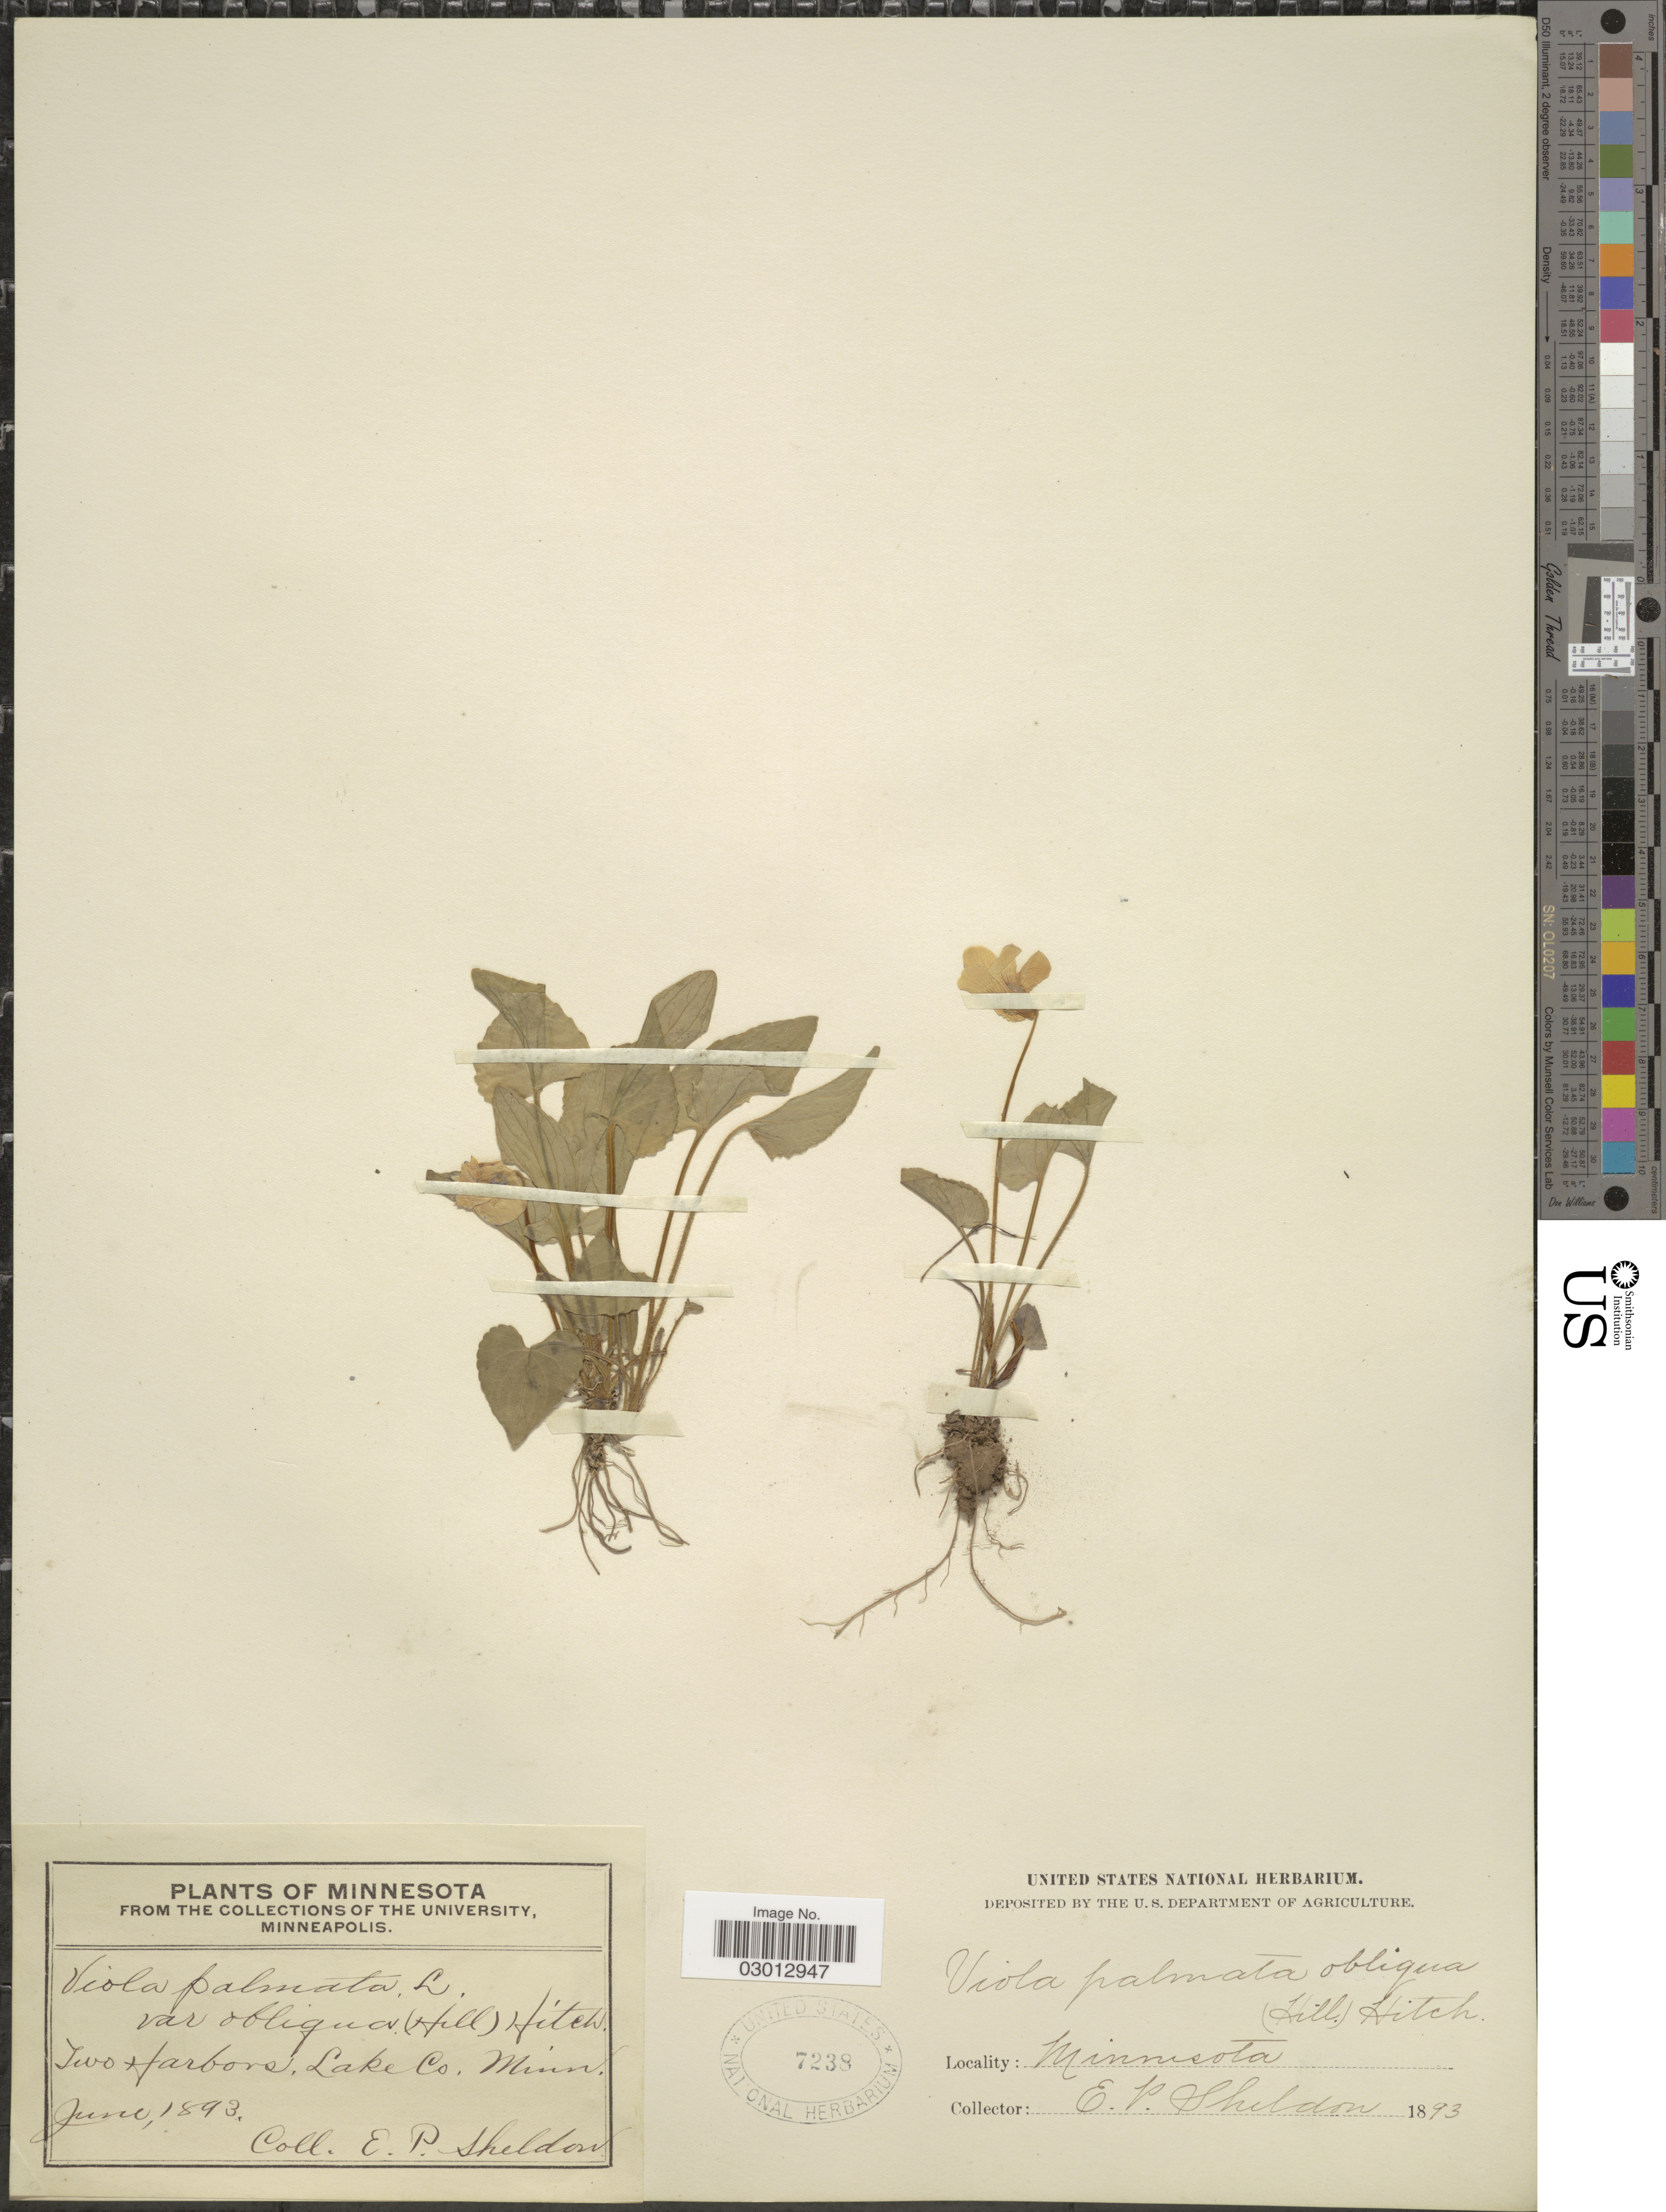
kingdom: Plantae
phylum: Tracheophyta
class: Magnoliopsida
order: Malpighiales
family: Violaceae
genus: Viola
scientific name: Viola papilionacea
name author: Pursh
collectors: E. P. Sheldon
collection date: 1893-06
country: United States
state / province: Minnesota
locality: Two Harbors, Lake Co. Minn.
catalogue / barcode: US 7238